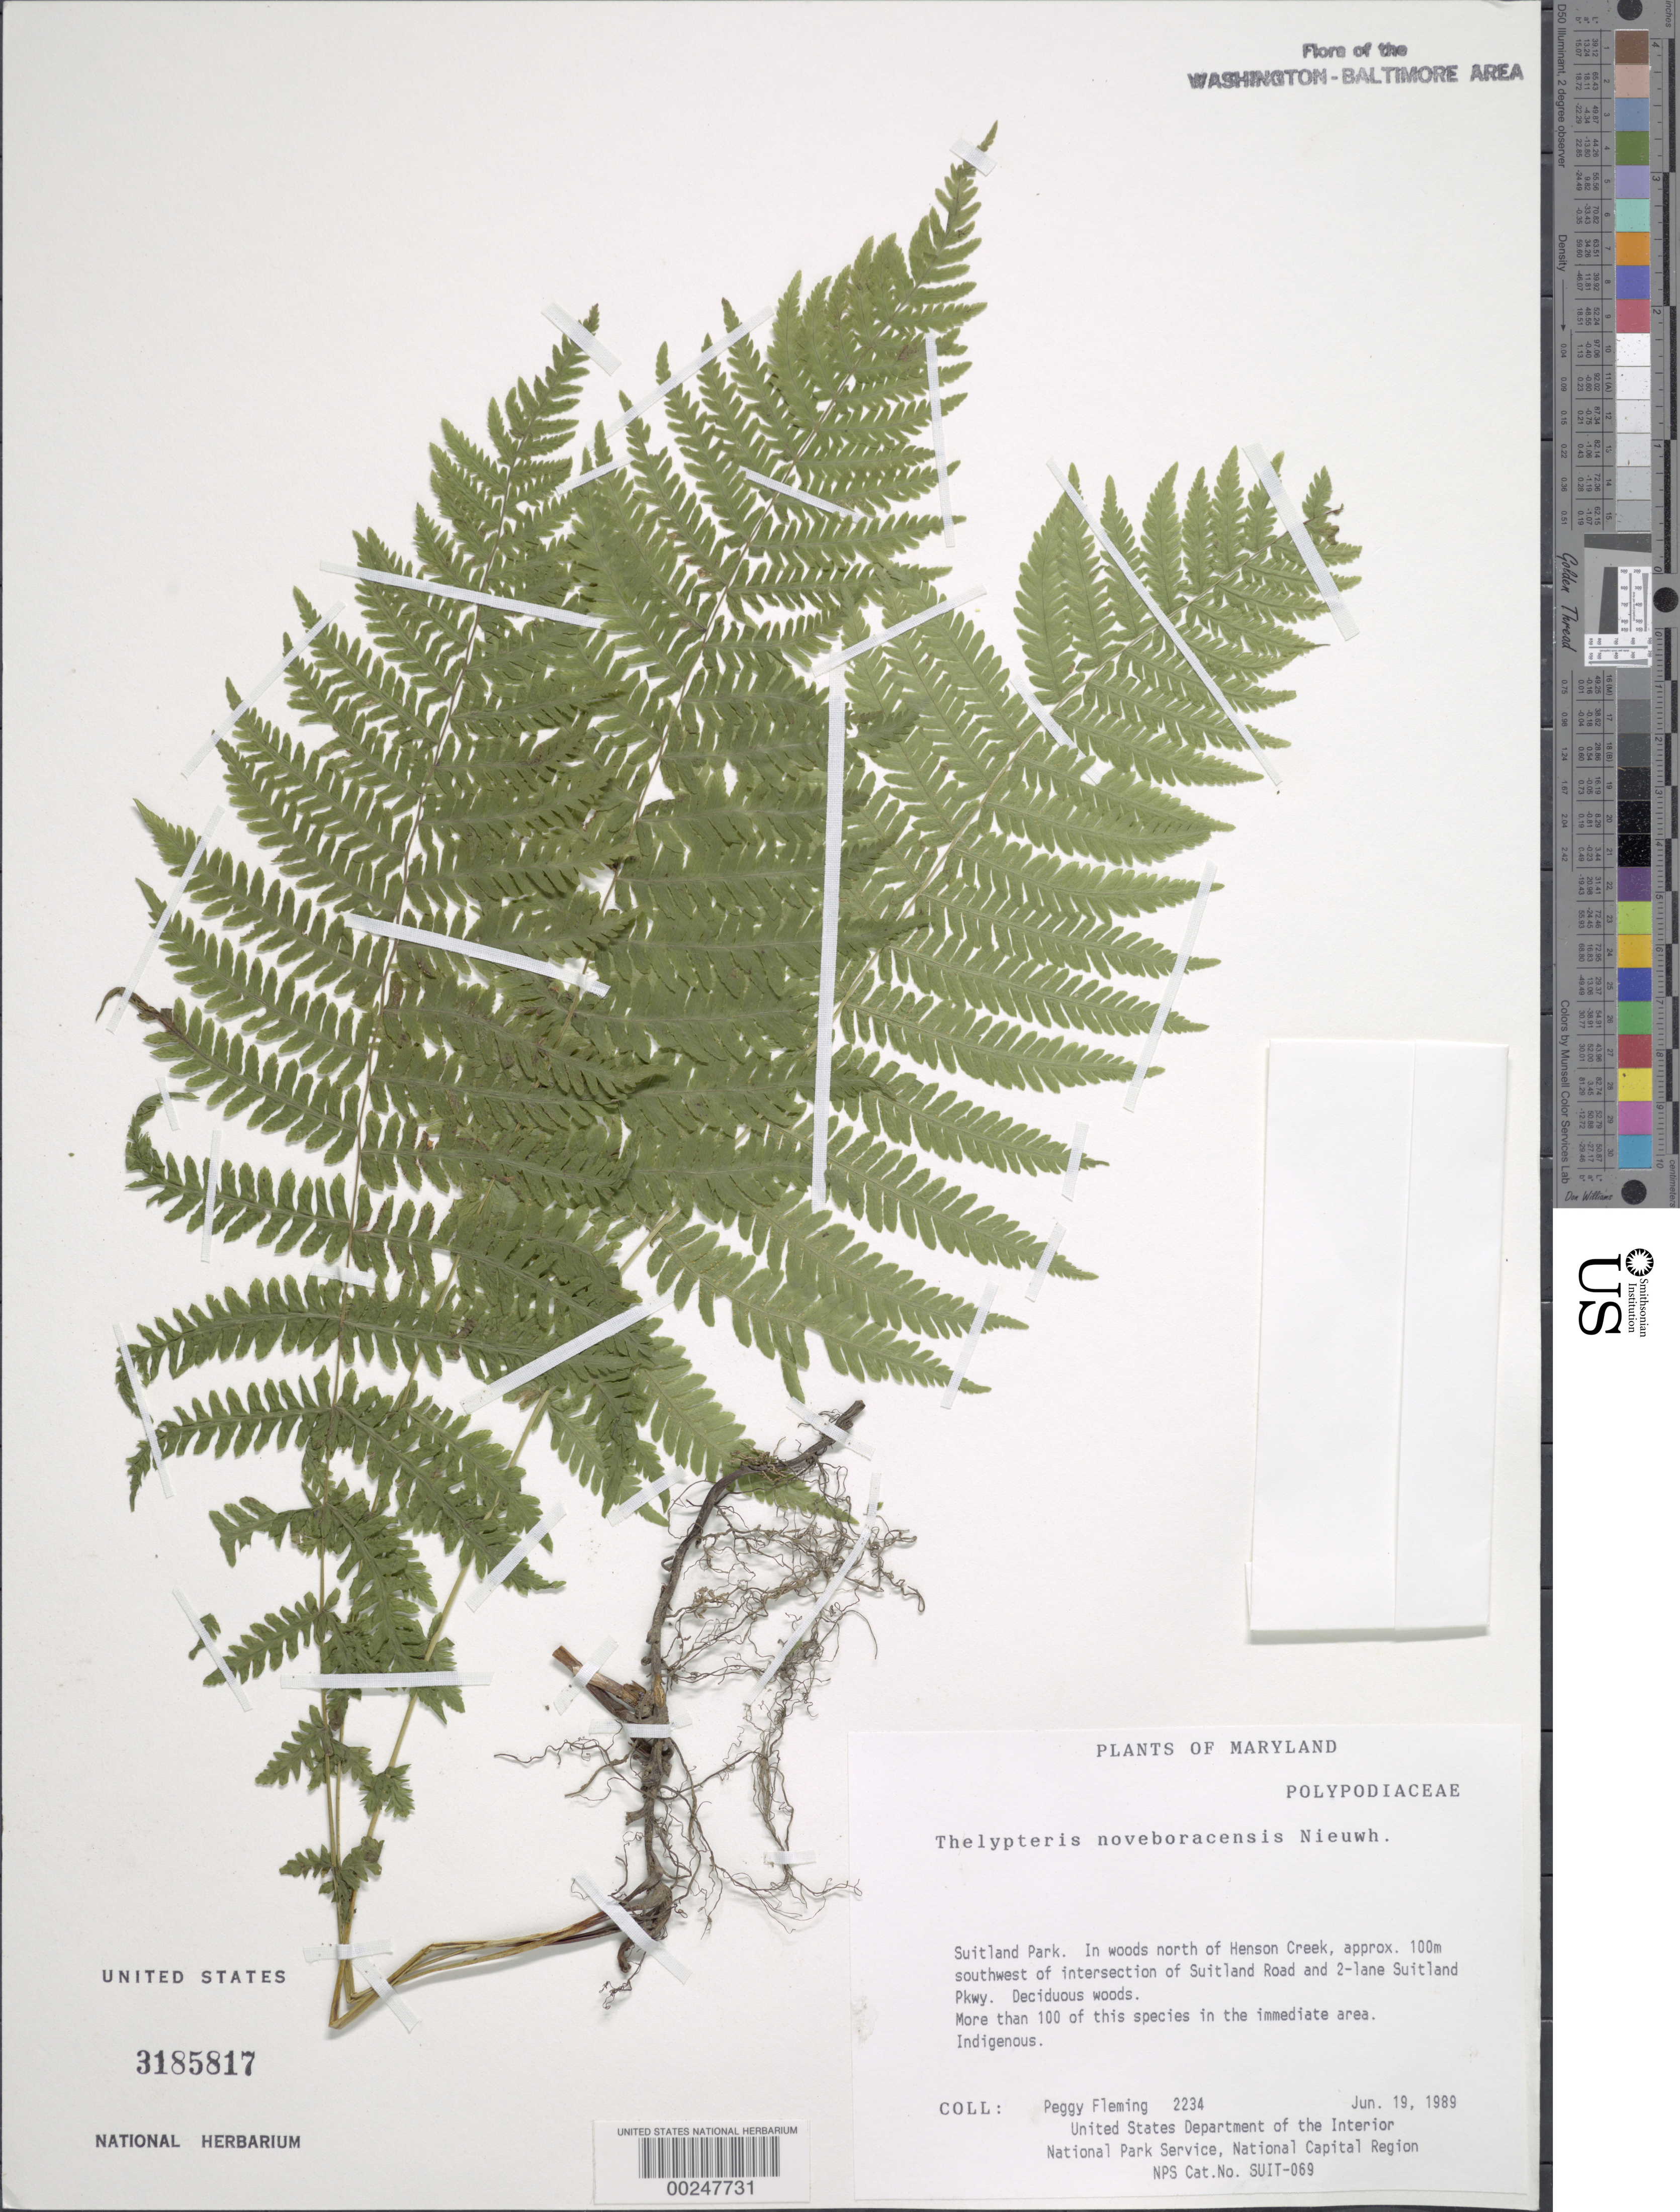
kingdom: Plantae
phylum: Tracheophyta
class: Polypodiopsida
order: Polypodiales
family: Thelypteridaceae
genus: Parathelypteris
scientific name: Parathelypteris noveboracensis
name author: (L.) Ching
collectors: P. Fleming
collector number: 2234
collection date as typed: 19 Jun 1989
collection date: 1989-06-19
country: United States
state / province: Maryland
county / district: Prince George's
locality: N of Henson Creek, Suitland Road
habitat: In woods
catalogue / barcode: US 3185817